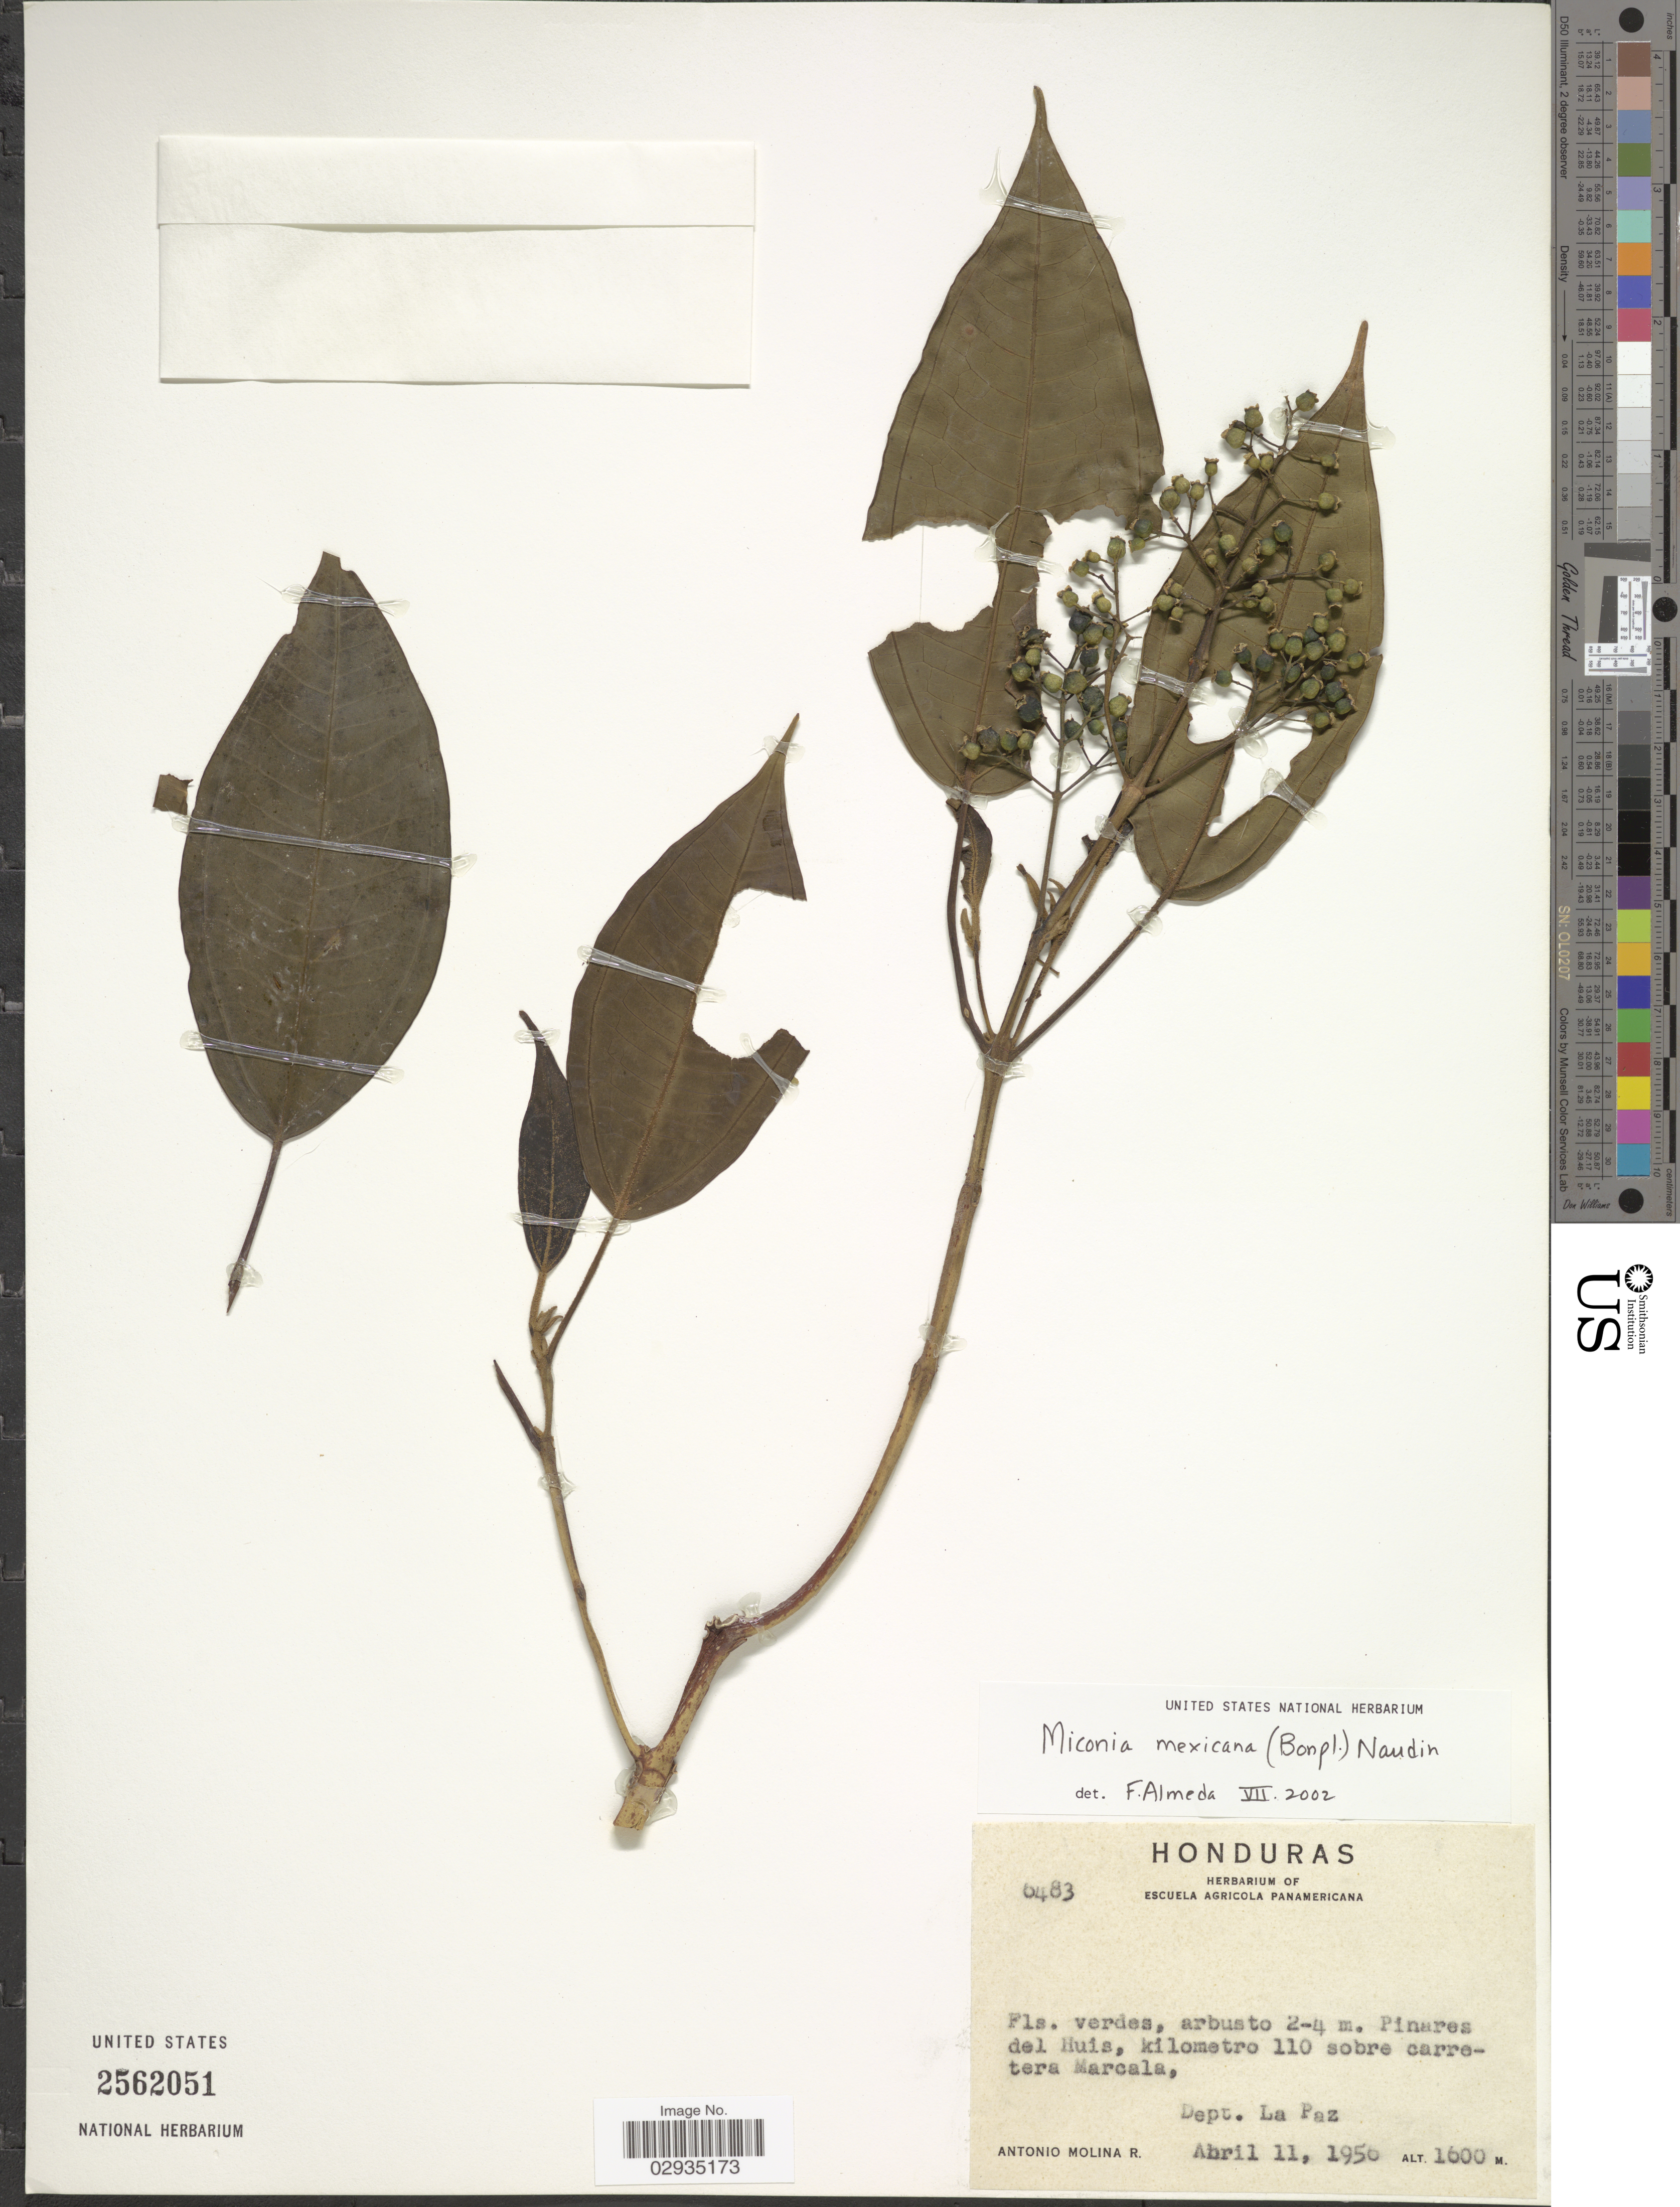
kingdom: Plantae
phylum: Tracheophyta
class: Magnoliopsida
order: Myrtales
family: Melastomataceae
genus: Miconia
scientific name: Miconia mexicana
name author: (Bonpl.) Naudin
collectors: A. Molina R.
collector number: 6483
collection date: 1950-04-11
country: Honduras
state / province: La Paz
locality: Pinares del Huis, kilometro 110 sobre carretera Marcala, Dept. La Paz.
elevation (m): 1600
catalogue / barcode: US 2562051